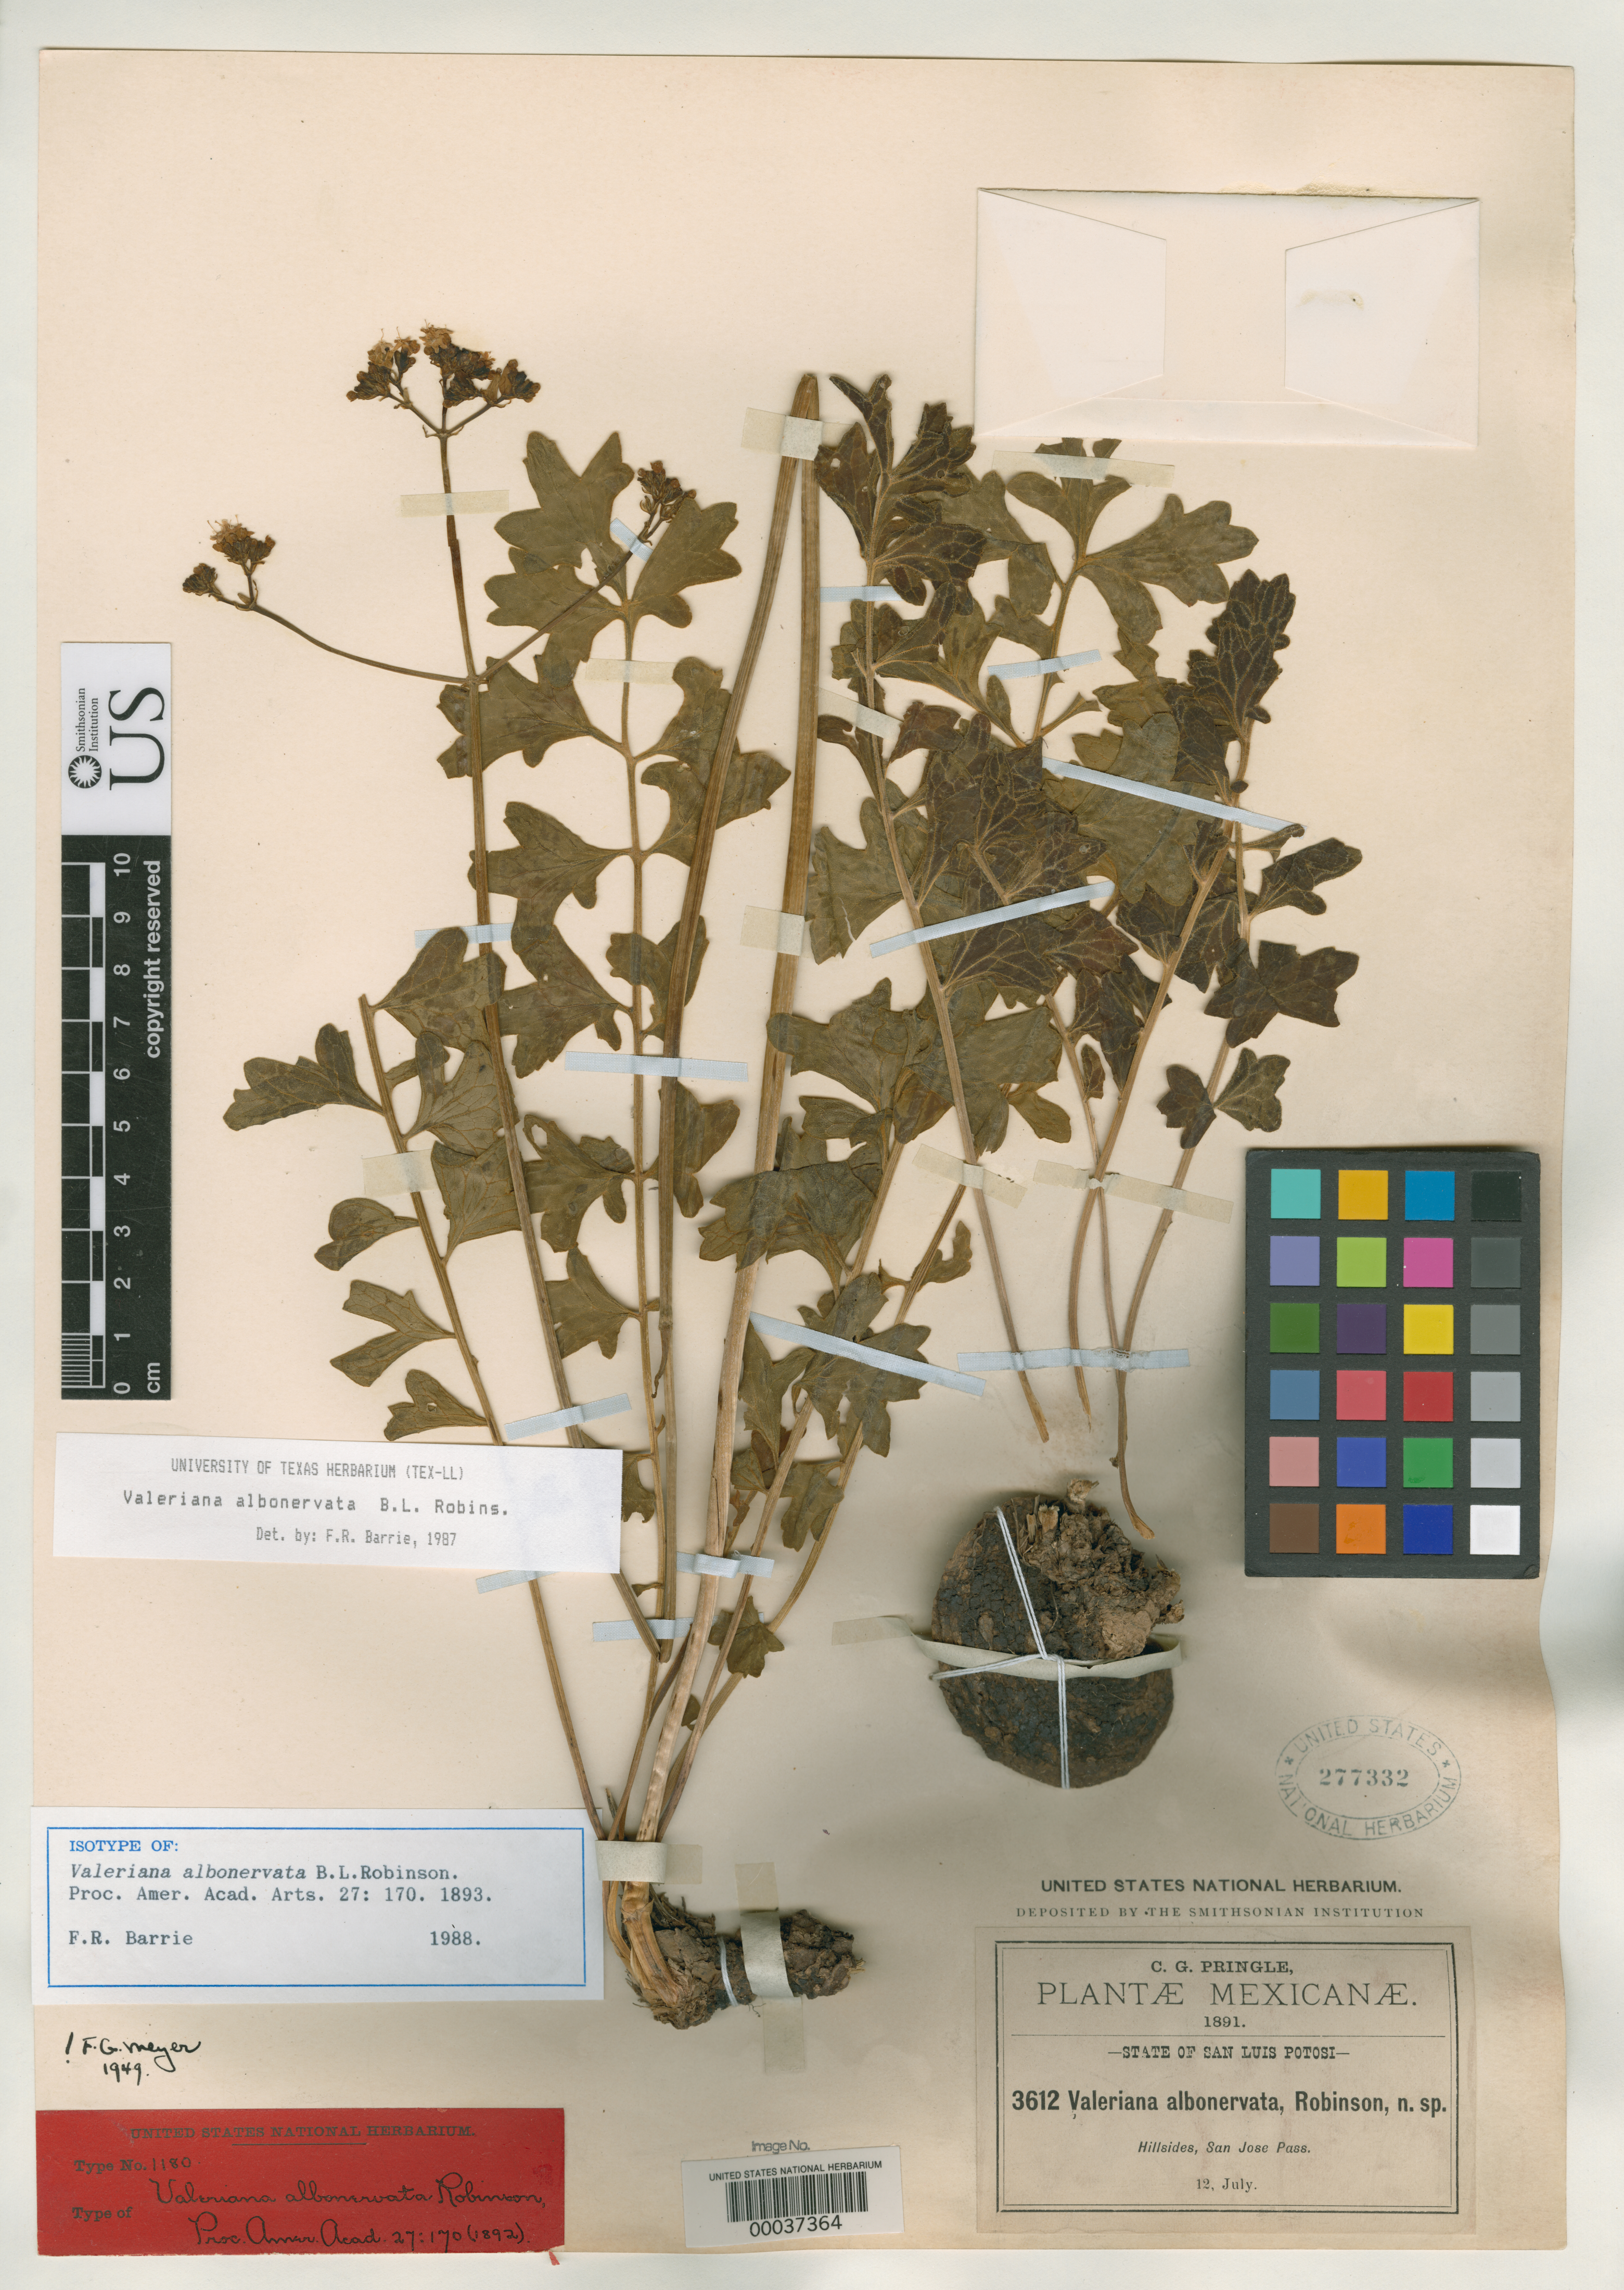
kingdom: Plantae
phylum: Tracheophyta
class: Magnoliopsida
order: Dipsacales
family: Caprifoliaceae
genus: Valeriana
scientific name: Valeriana albonervata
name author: B.L. Rob.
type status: Isotype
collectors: C. G. Pringle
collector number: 3612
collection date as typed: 12 Jul 1890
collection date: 1890-07-12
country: Mexico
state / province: San Luis Potosi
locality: San Jose Pass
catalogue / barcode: US 277332